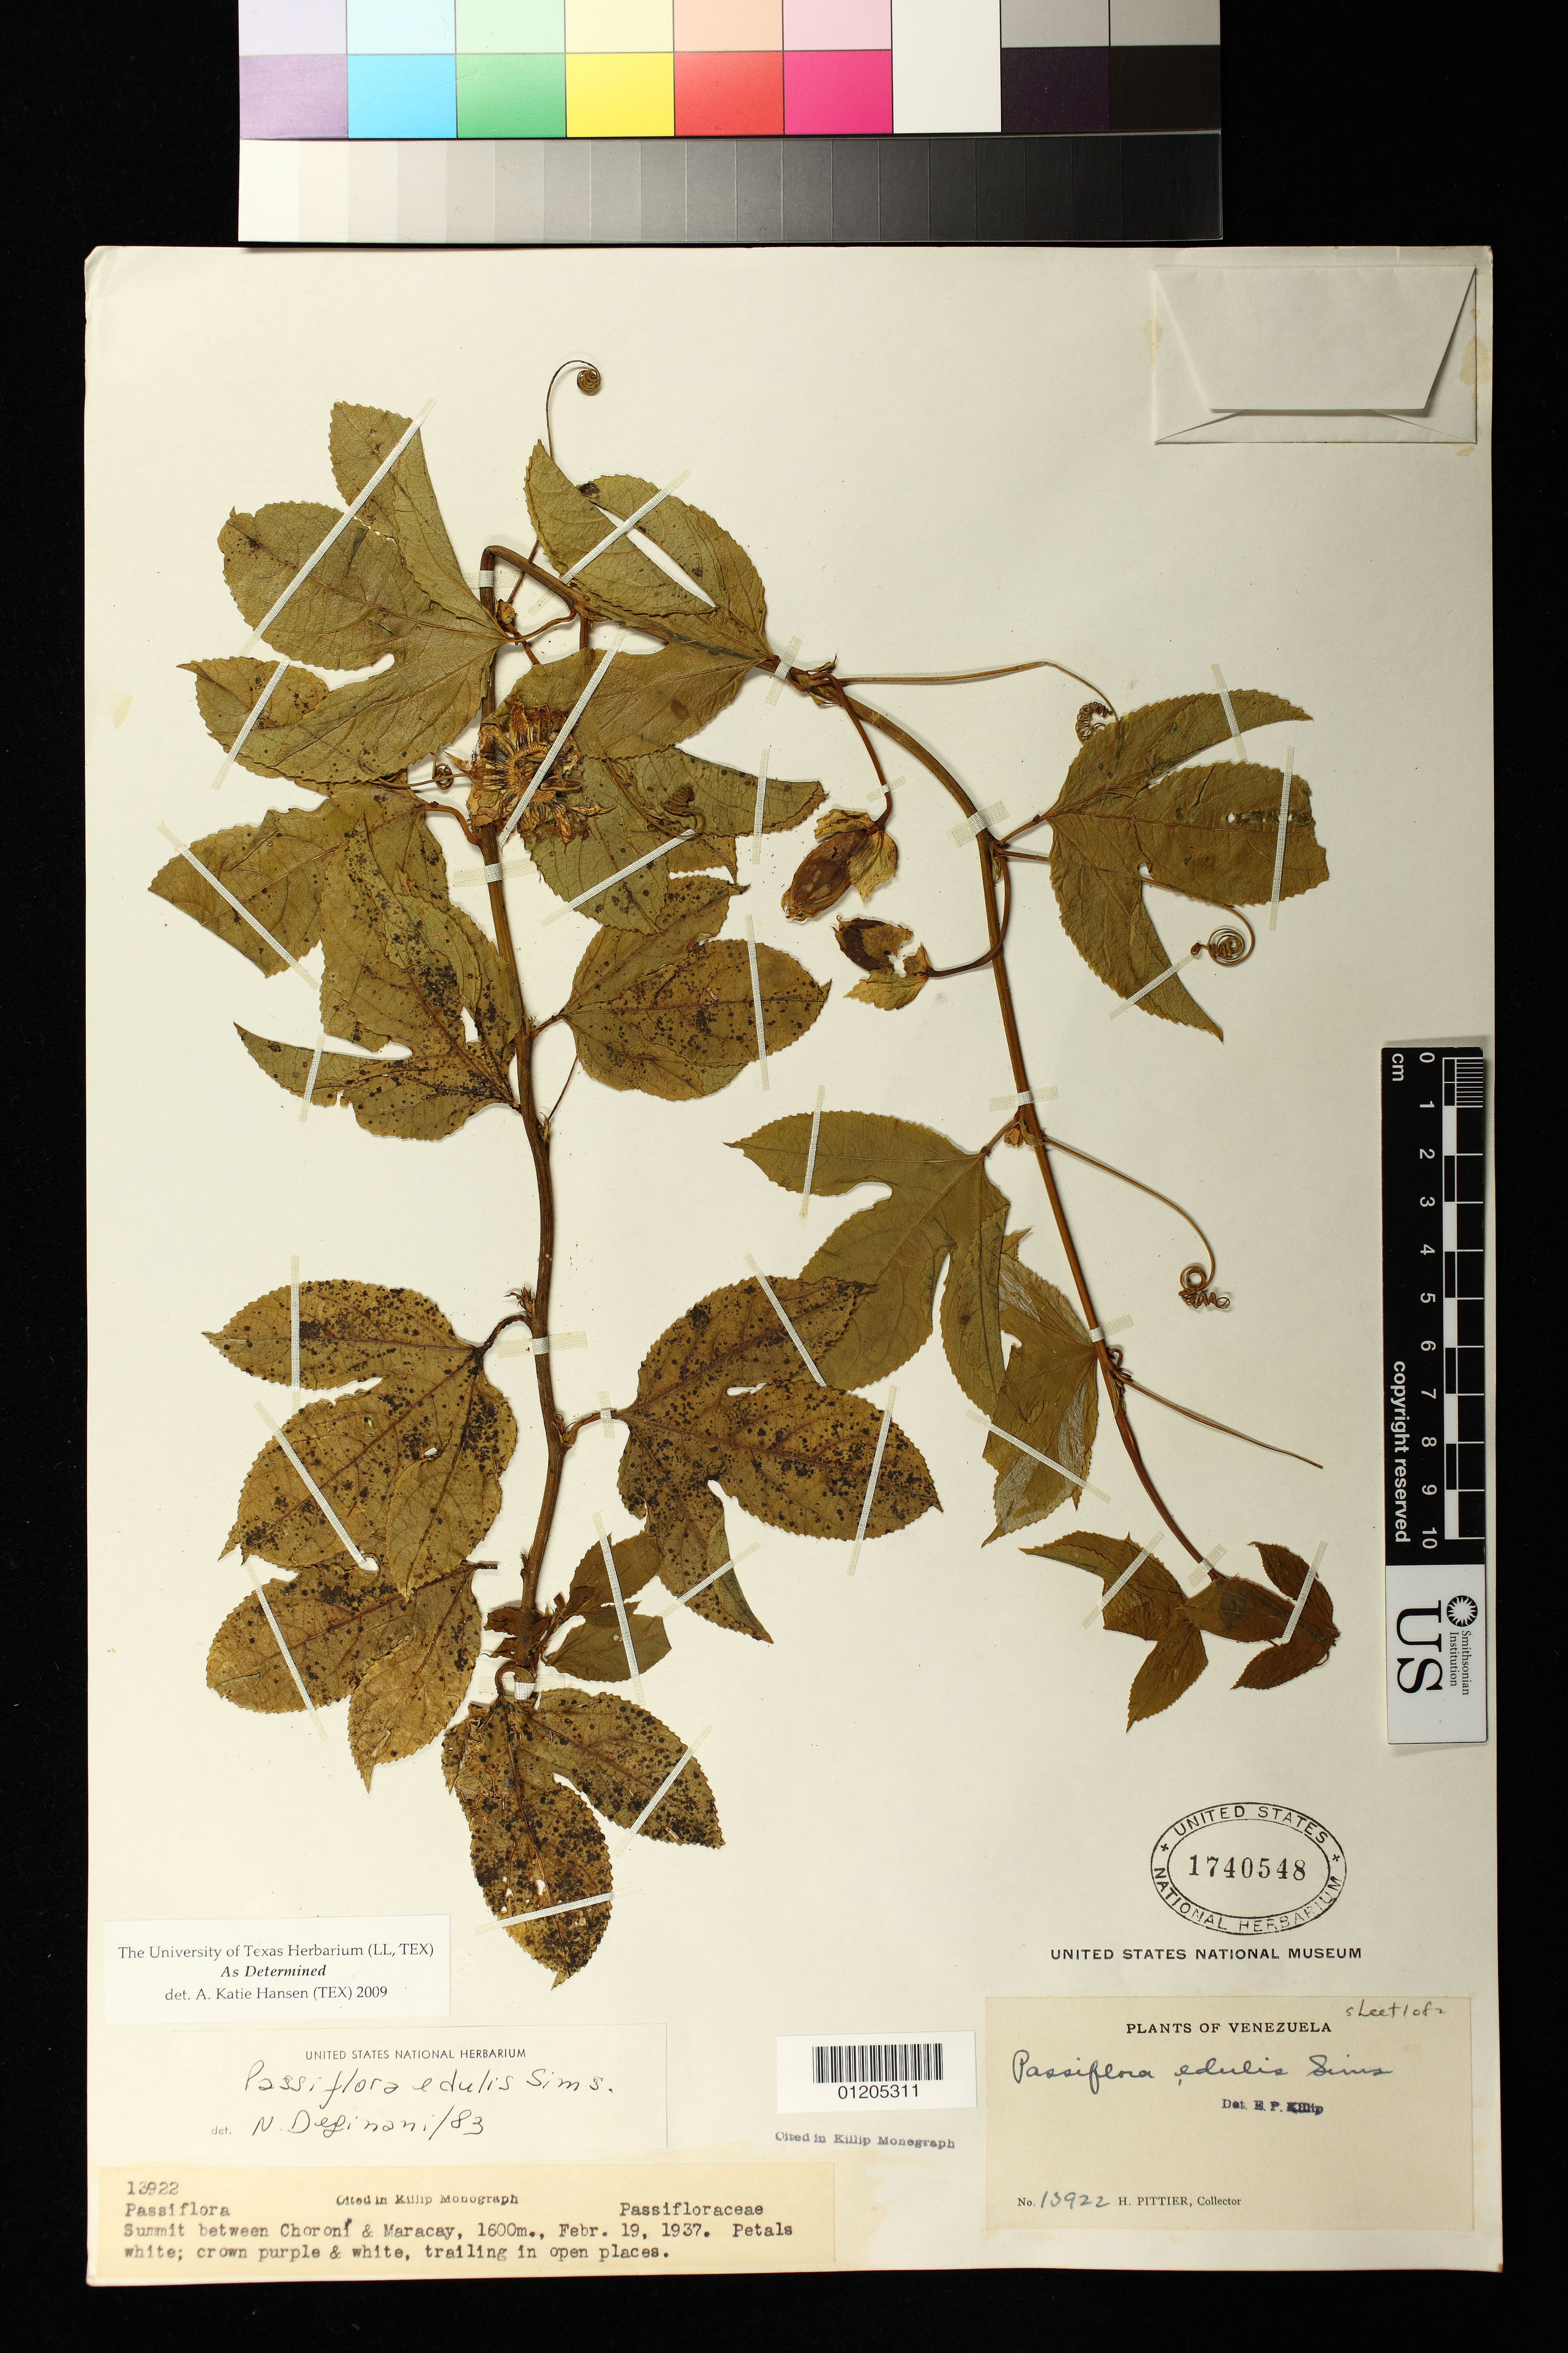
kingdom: Plantae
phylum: Tracheophyta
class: Magnoliopsida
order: Malpighiales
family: Passifloraceae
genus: Passiflora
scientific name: Passiflora edulis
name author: Sims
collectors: H. F. Pittier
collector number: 13922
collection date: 1937-02-19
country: Venezuela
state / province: Aragua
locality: Summit between Choroni & Maracay,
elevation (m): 1600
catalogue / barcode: US 1740548